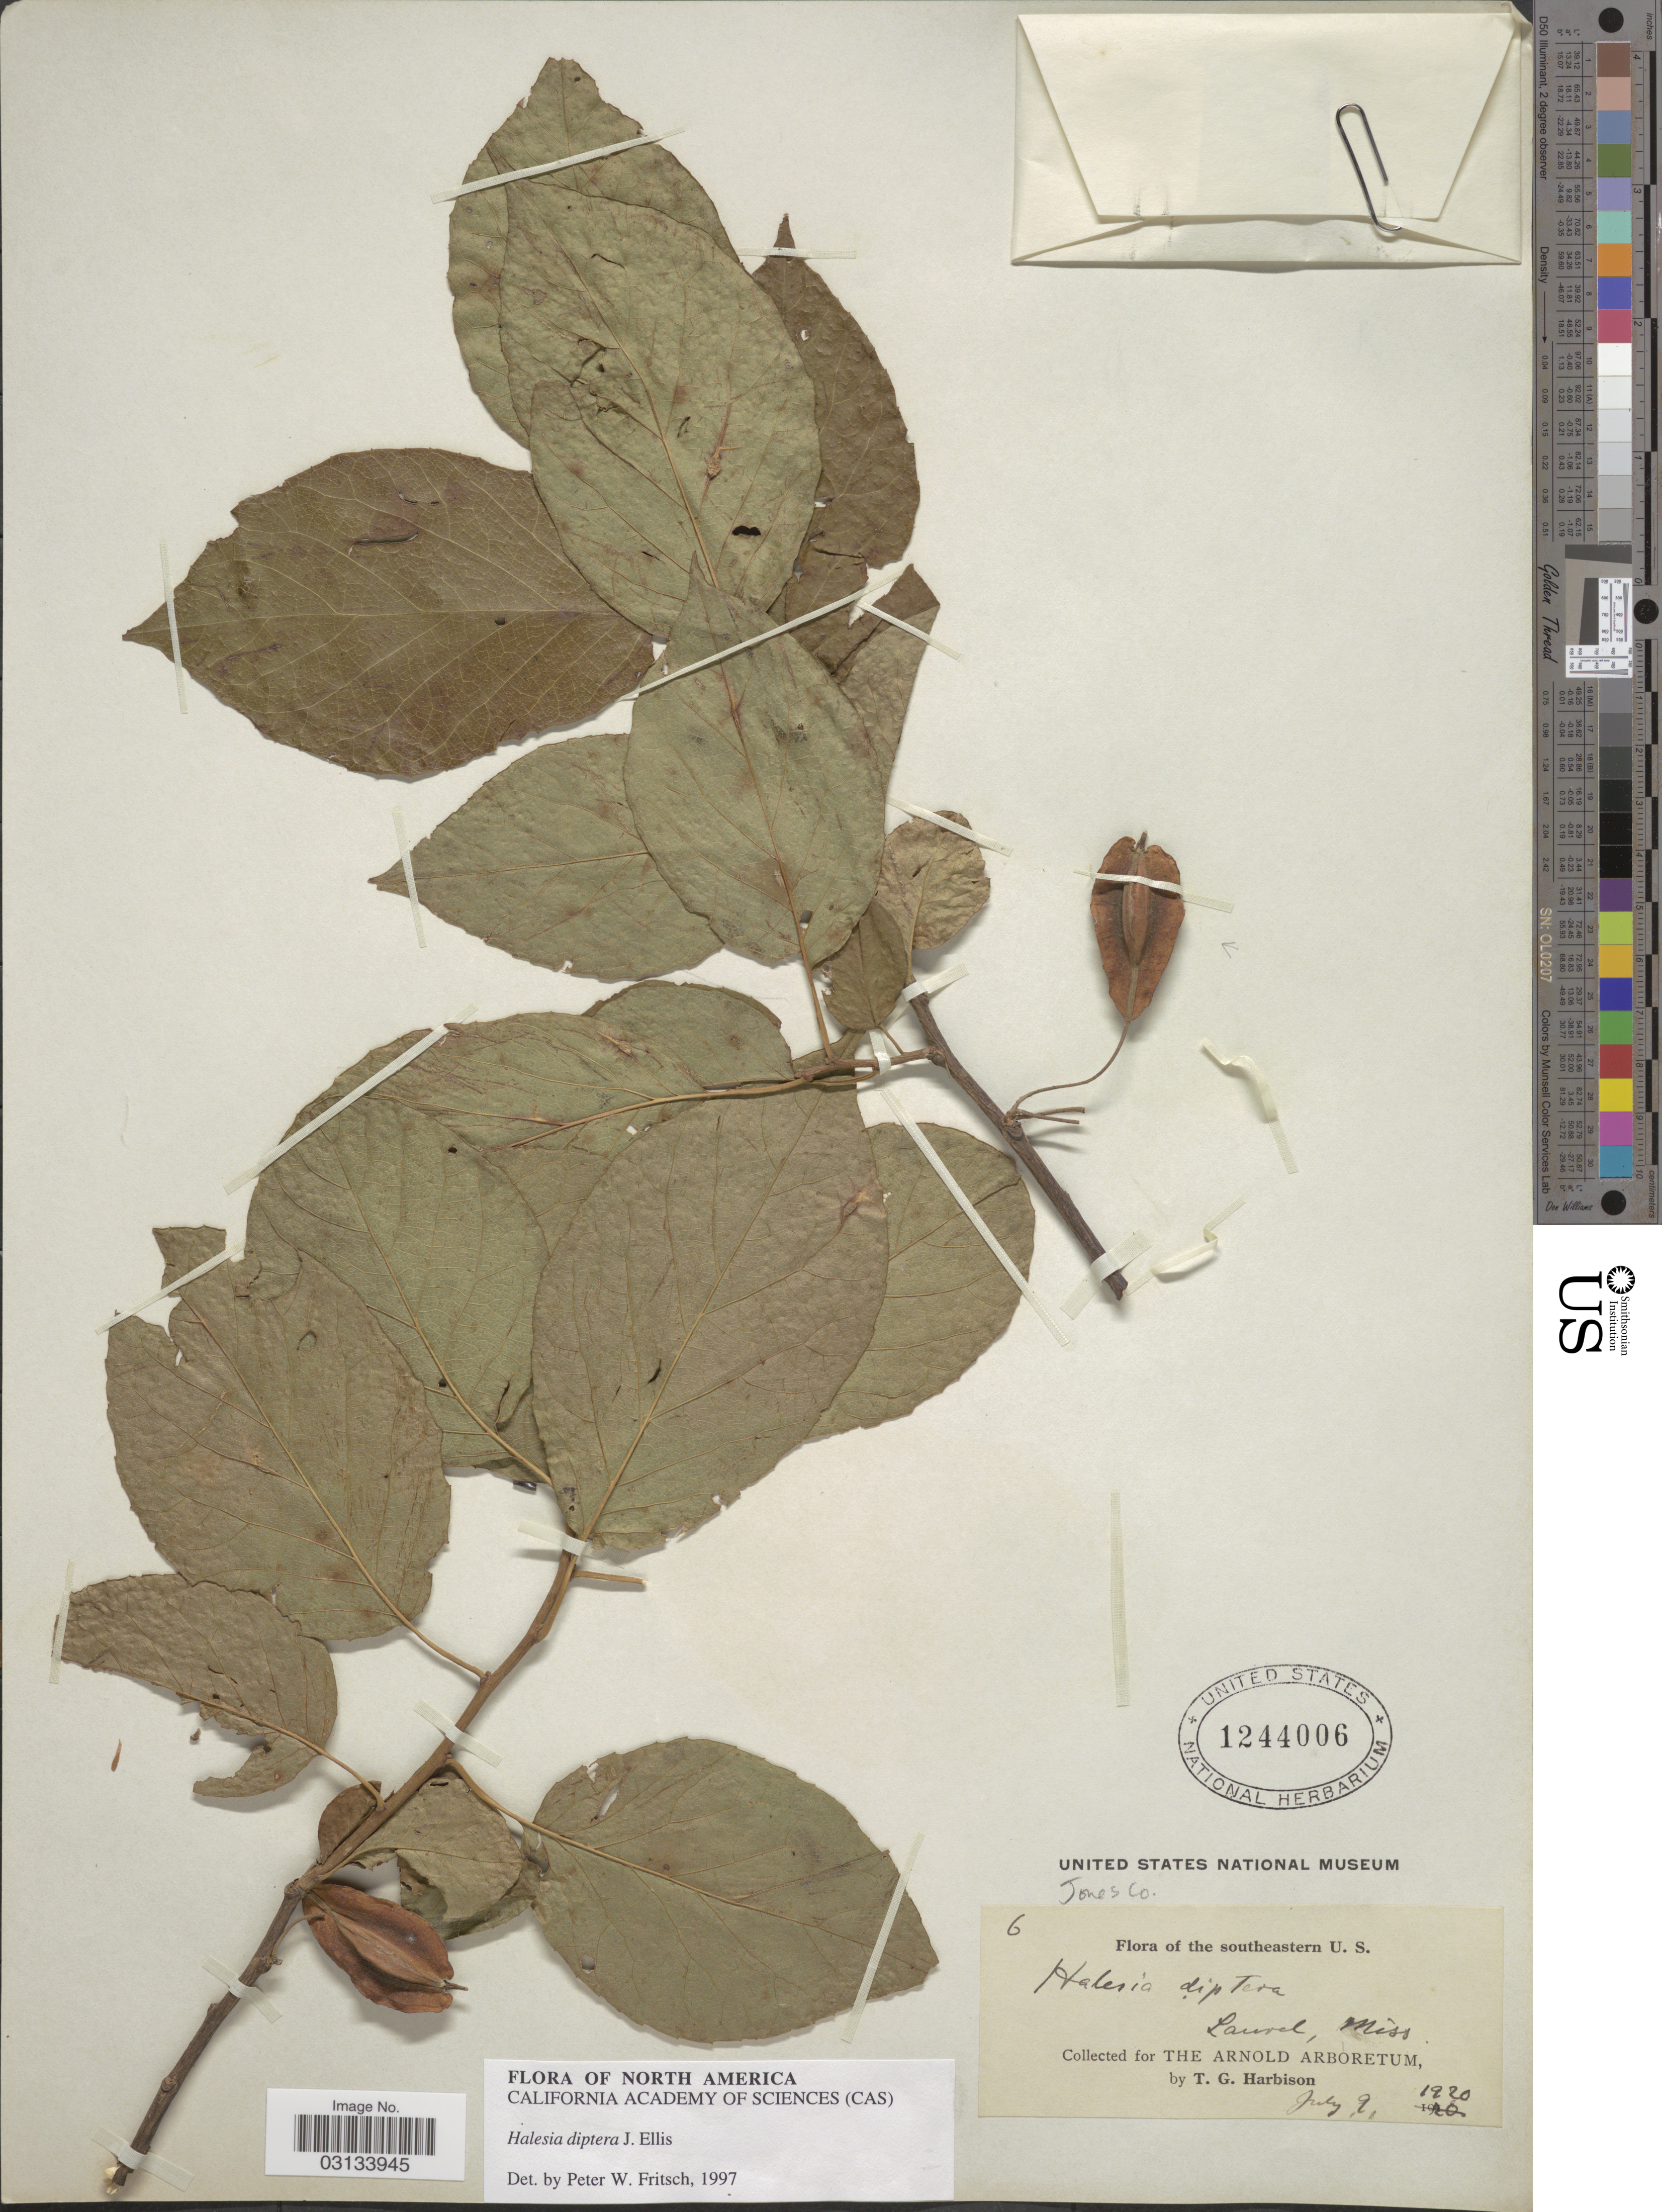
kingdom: Plantae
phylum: Tracheophyta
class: Magnoliopsida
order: Ericales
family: Styracaceae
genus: Halesia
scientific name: Halesia diptera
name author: J. Ellis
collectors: T. Harbison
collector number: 6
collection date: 1920-07-09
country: United States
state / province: Mississippi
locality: Jones Co. Southeastern U. S. Laurel, Miss.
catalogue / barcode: US 1244006